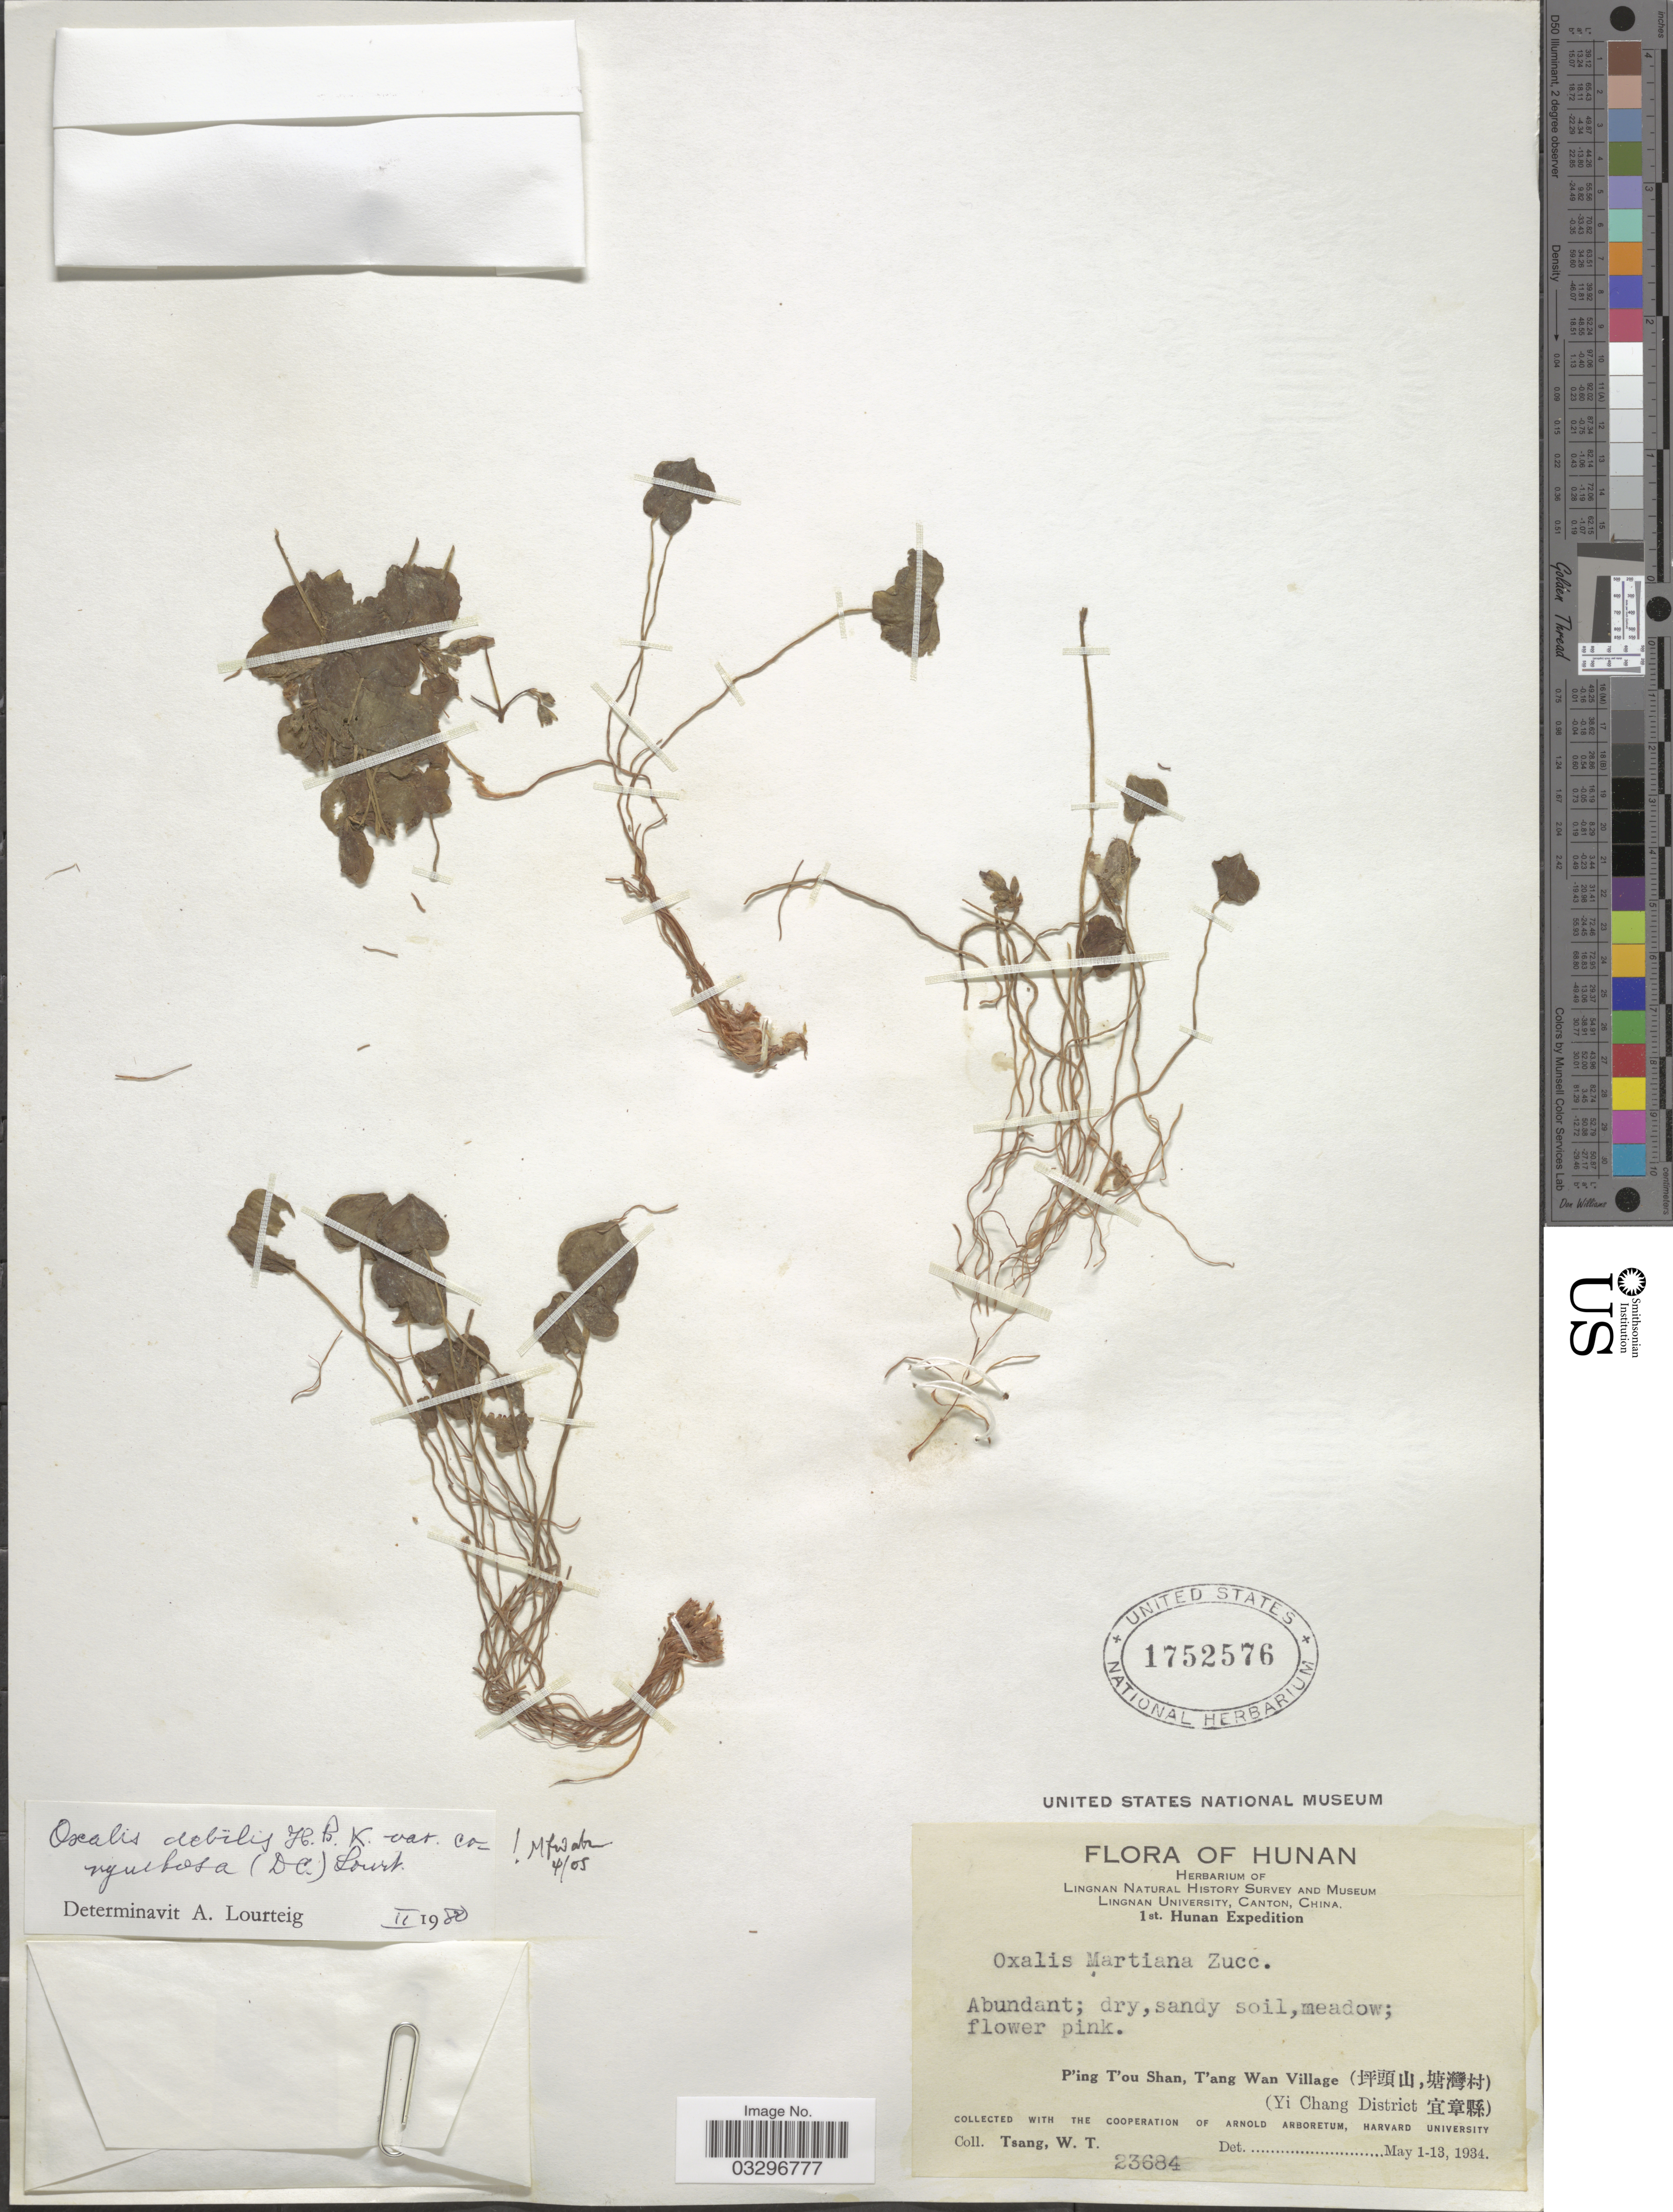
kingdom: Plantae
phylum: Tracheophyta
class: Magnoliopsida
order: Oxalidales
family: Oxalidaceae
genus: Oxalis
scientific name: Oxalis debilis var. corymbosa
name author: (DC.) Lourteig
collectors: W. T. Tsang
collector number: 23684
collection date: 1934-05-01/1934-05-13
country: China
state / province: Hunan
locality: P'ing T'ou Shan, T'ang Wan Village (X) (Yi Chang District X).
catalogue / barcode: US 1752576